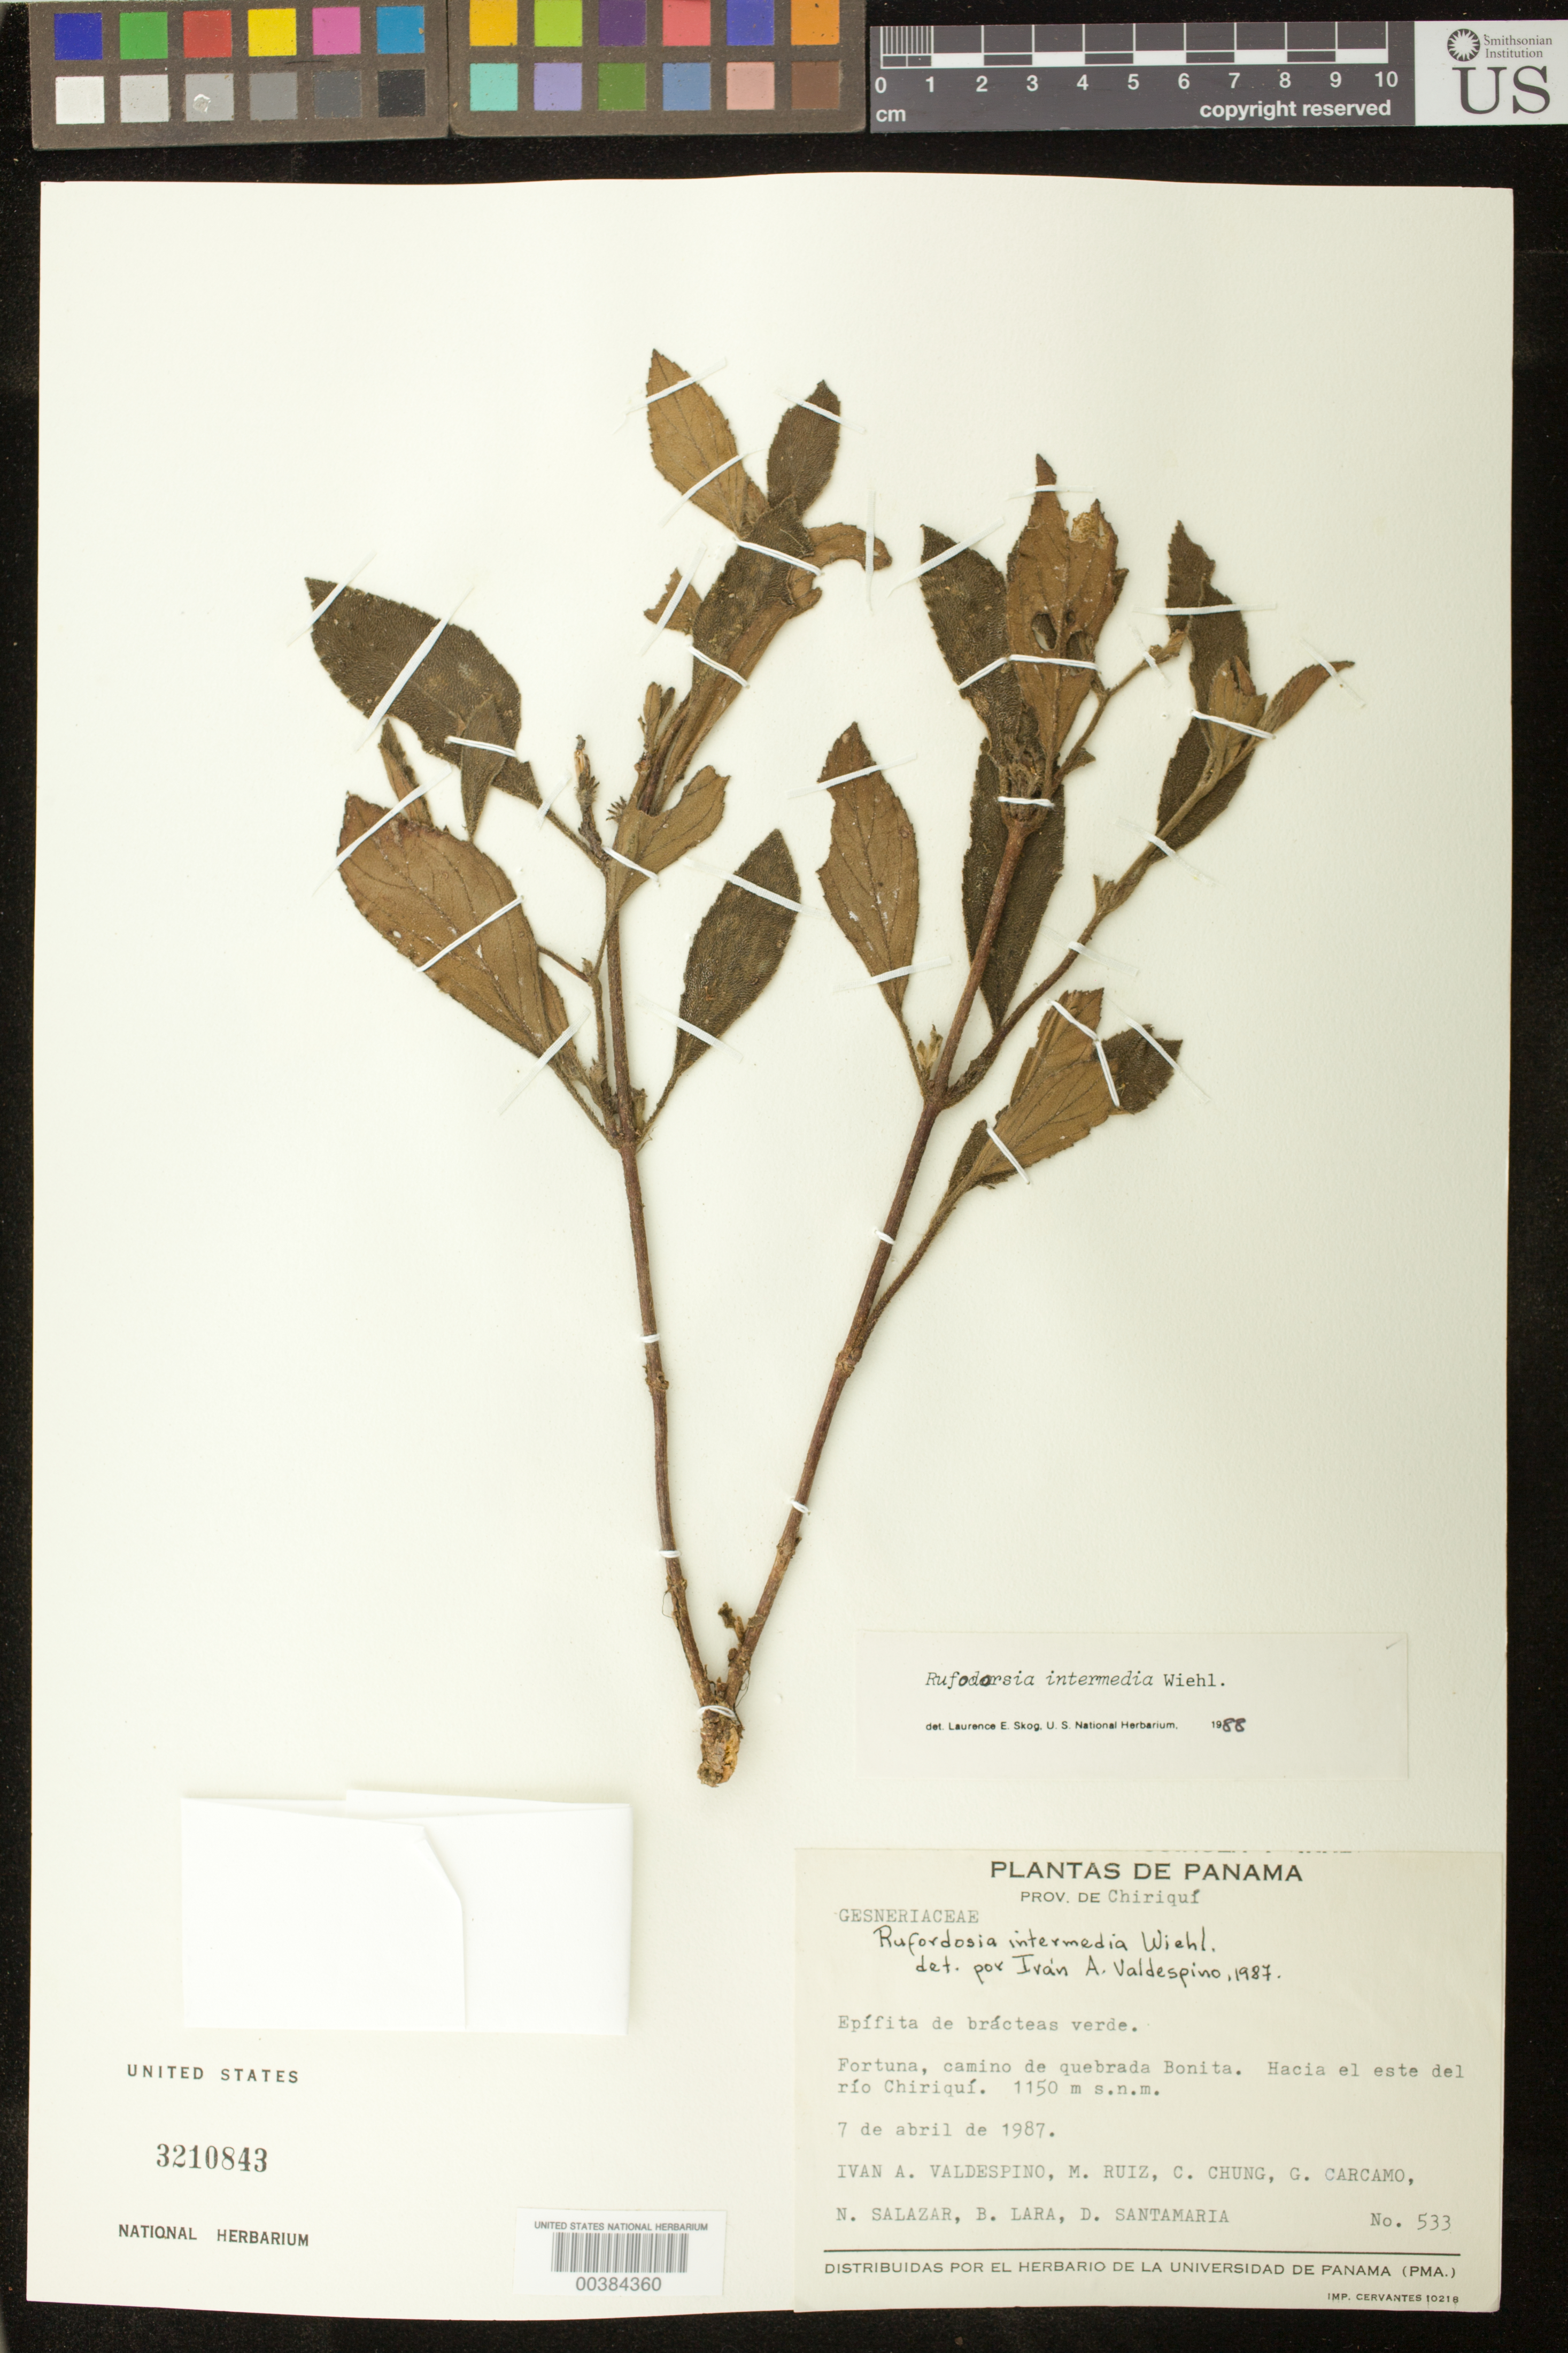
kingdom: Plantae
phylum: Tracheophyta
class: Magnoliopsida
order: Lamiales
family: Gesneriaceae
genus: Rufodorsia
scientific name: Rufodorsia intermedia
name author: Wiehler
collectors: I. A. Valdespino, M. Ruiz, B. Lara, G. Carcamo, N. Salazar & et al.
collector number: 533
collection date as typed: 07 Apr 1987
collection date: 1987-04-07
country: Panama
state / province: Chiriquí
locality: Fortuna, camino de quebrada Bonita, hacia el este del río Chiriquí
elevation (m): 1150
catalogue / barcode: US 3210843